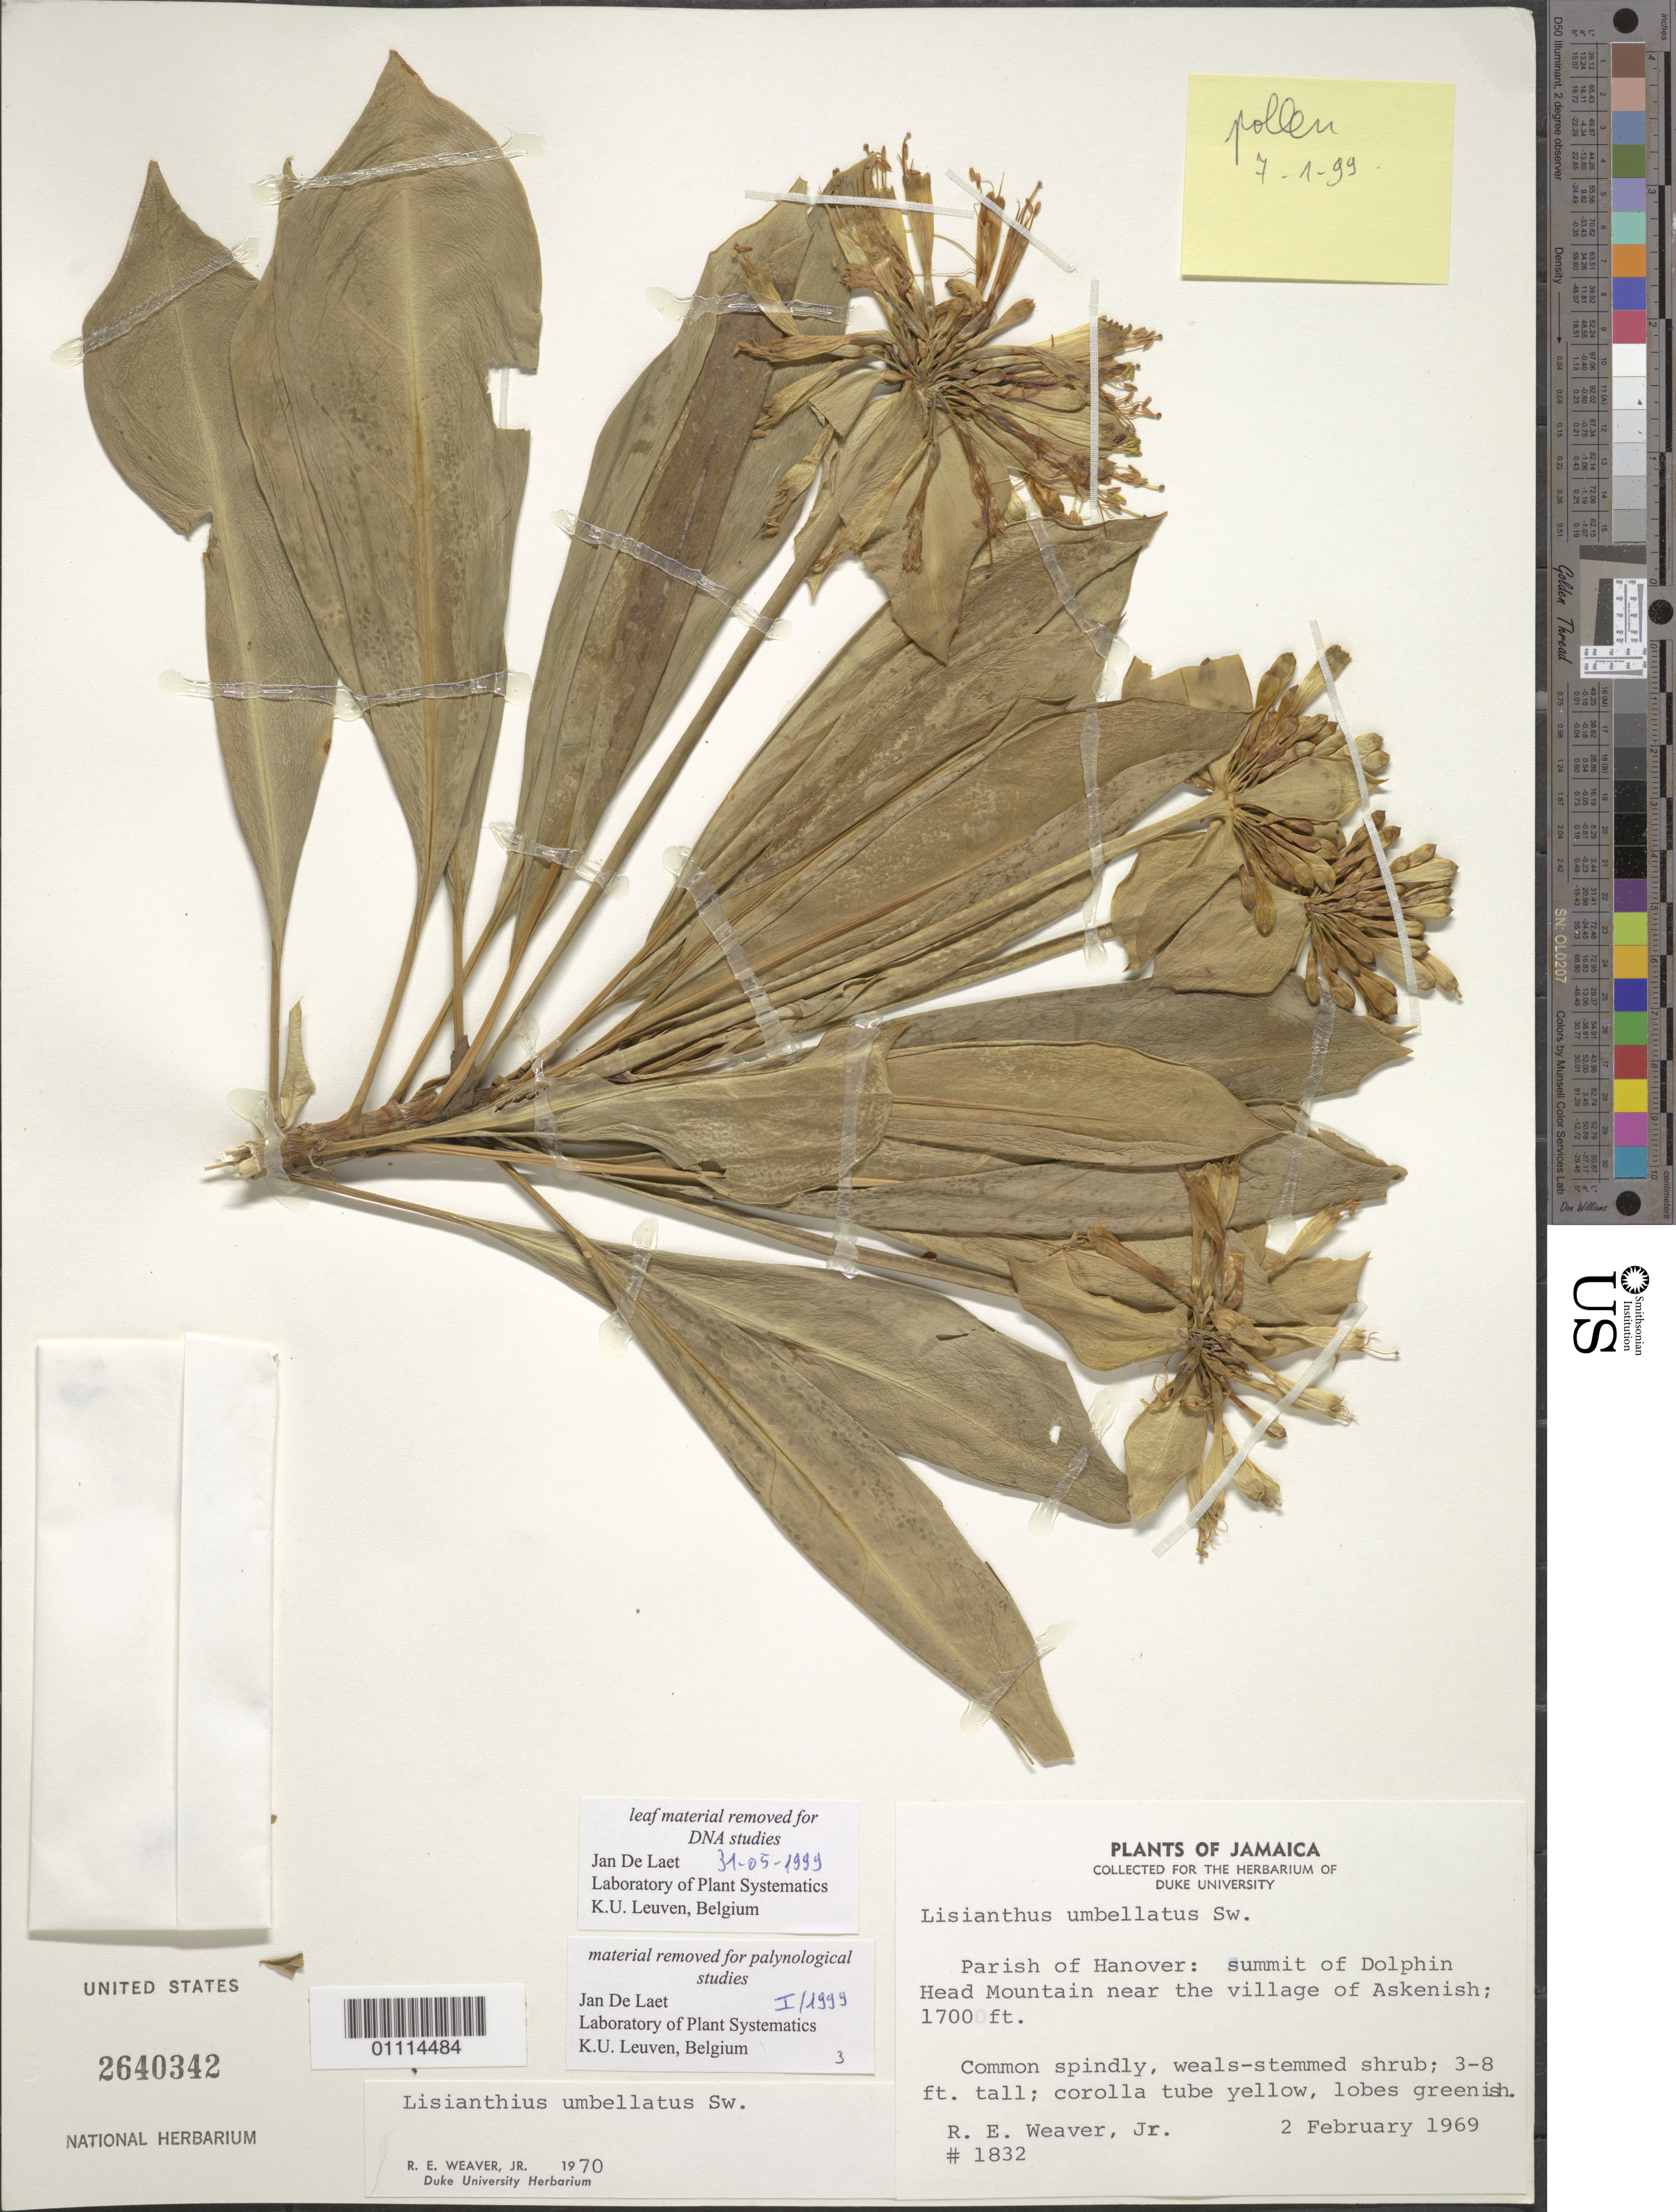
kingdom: Plantae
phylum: Tracheophyta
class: Magnoliopsida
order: Gentianales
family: Gentianaceae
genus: Lisianthius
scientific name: Lisianthius umbellatus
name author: Sw.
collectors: R. Weaver Jr.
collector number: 1832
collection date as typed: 02 Feb 1969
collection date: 1969-02-02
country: Jamaica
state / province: Hanover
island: Jamaica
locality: Summit of Dolphin Head Mountain near the village of Askenish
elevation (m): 518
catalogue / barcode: US 2640342